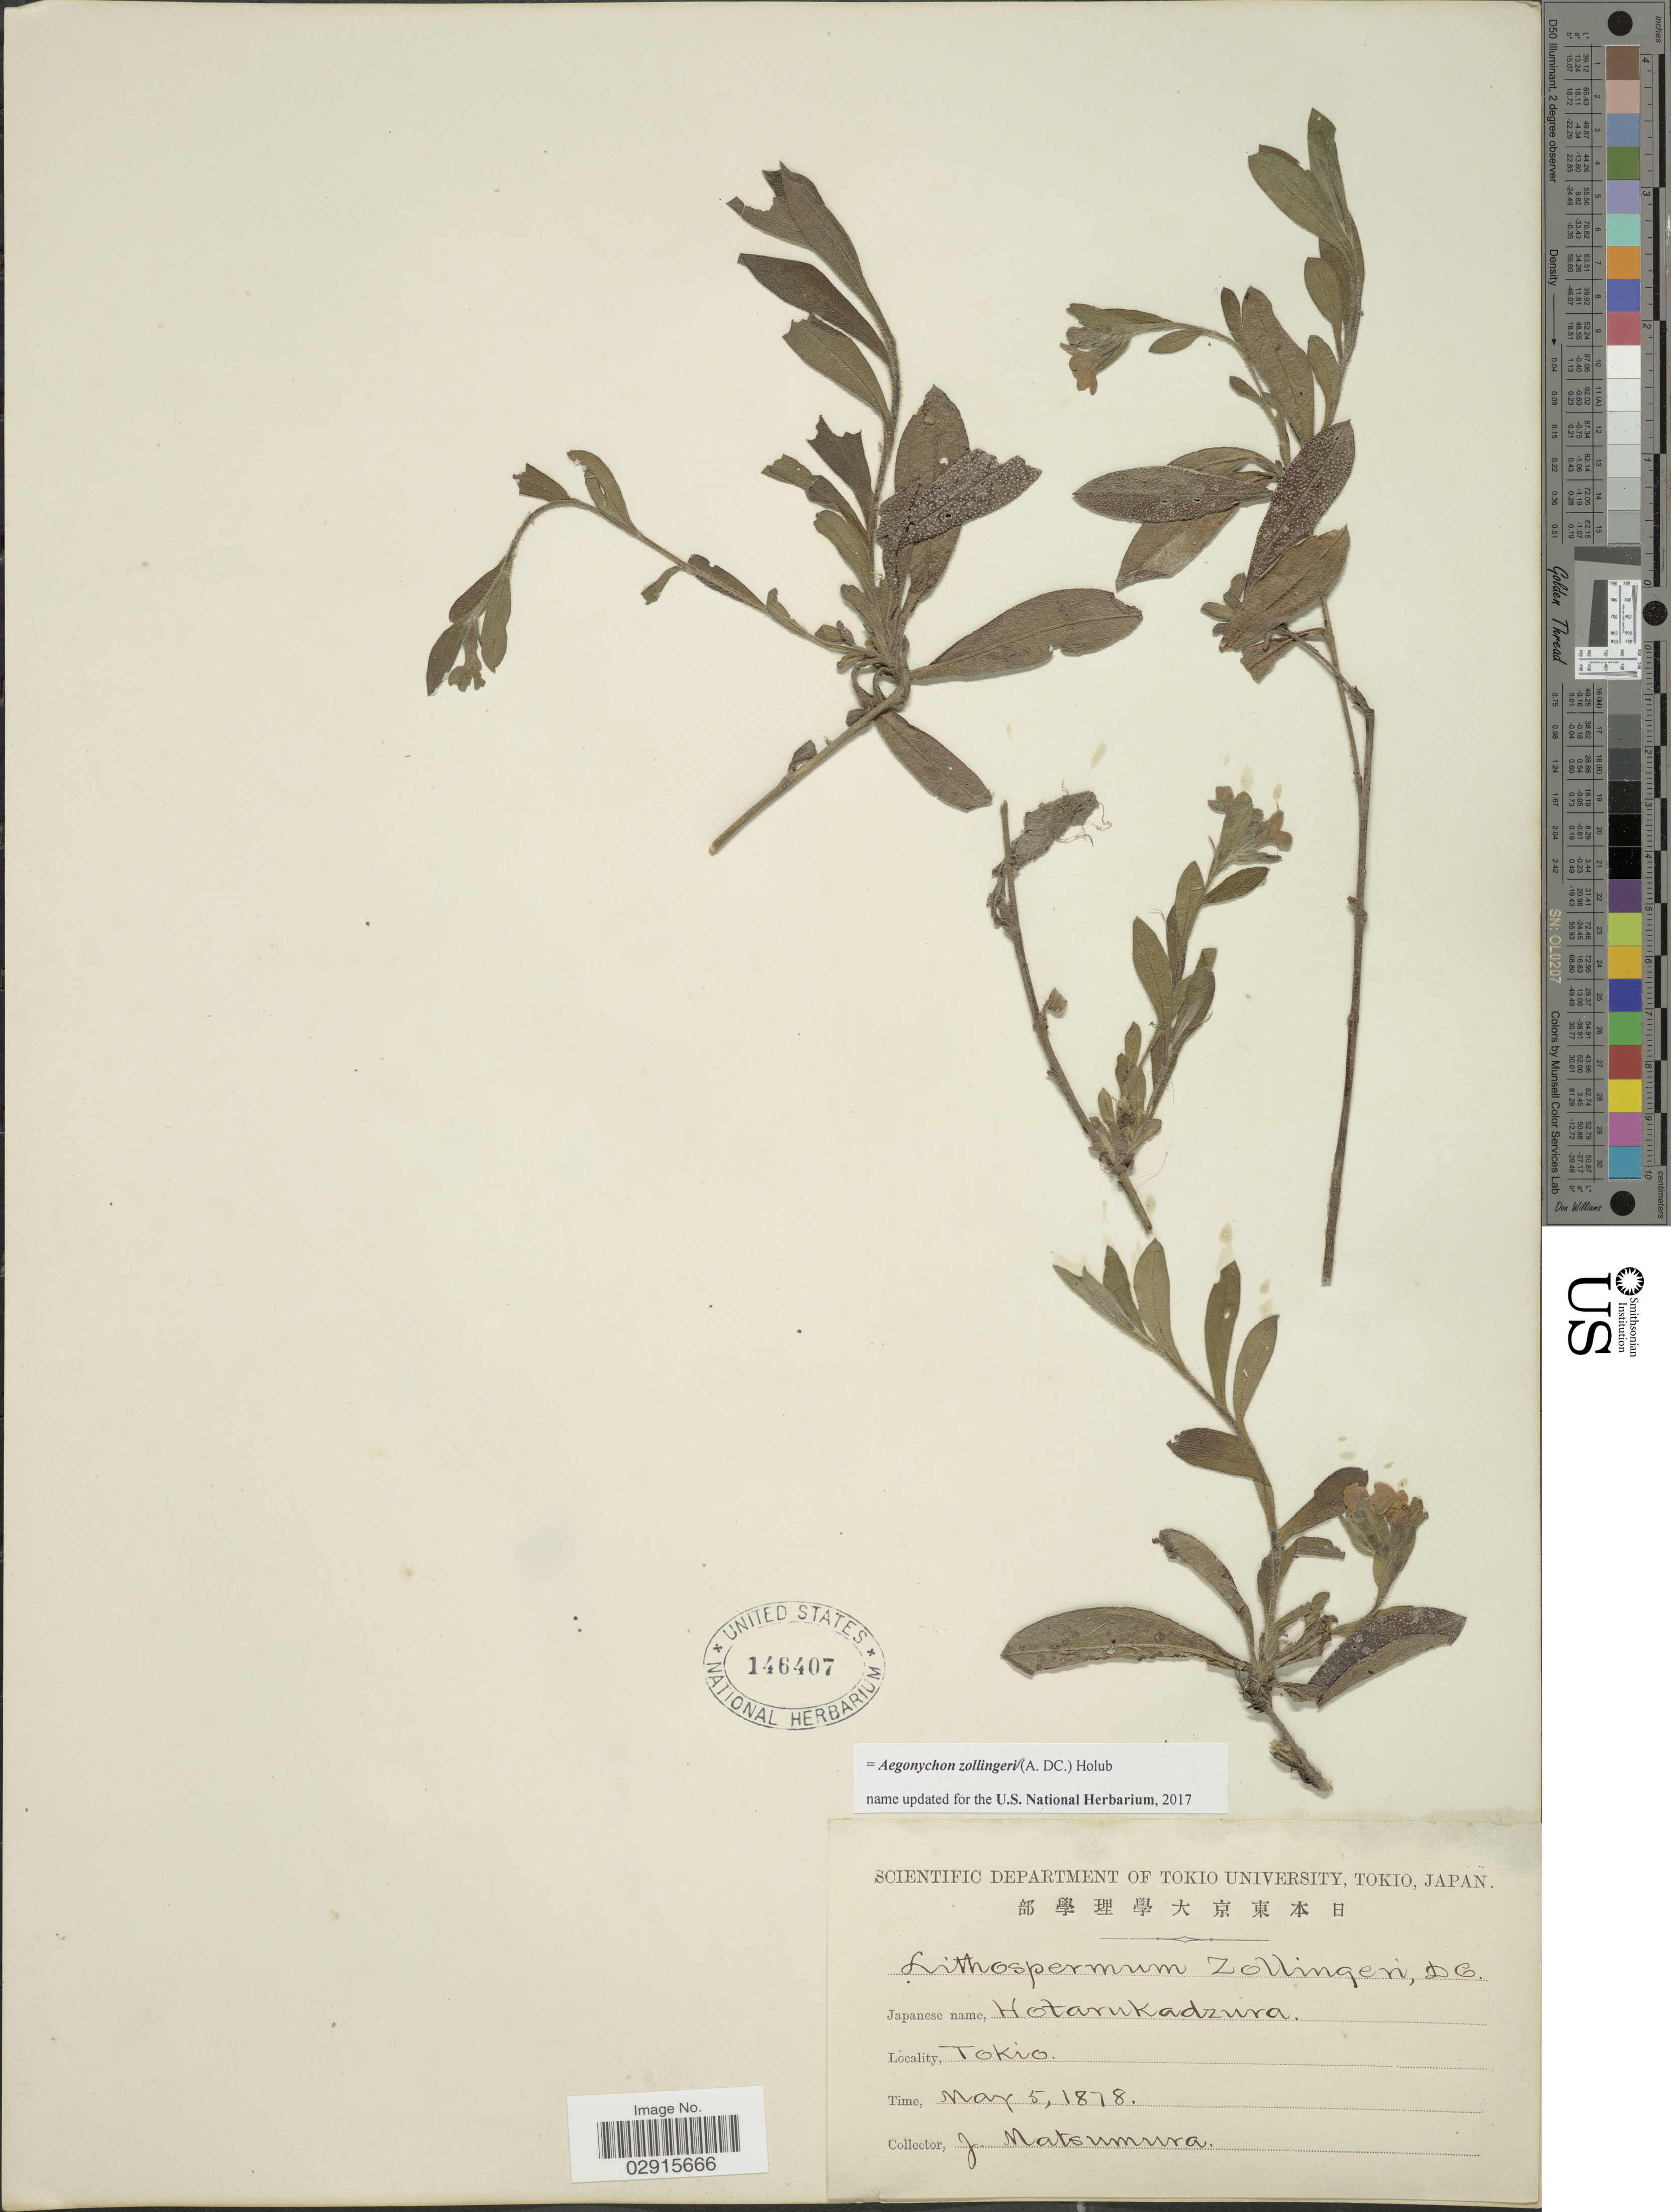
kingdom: Plantae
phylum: Tracheophyta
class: Magnoliopsida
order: Boraginales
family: Boraginaceae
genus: Aegonychon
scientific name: Aegonychon zollingeri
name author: (A. DC.) Holub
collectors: J. Matsumura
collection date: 1878-05-05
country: Japan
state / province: Tokyo, Federal City of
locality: Tokio.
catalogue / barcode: US 146407